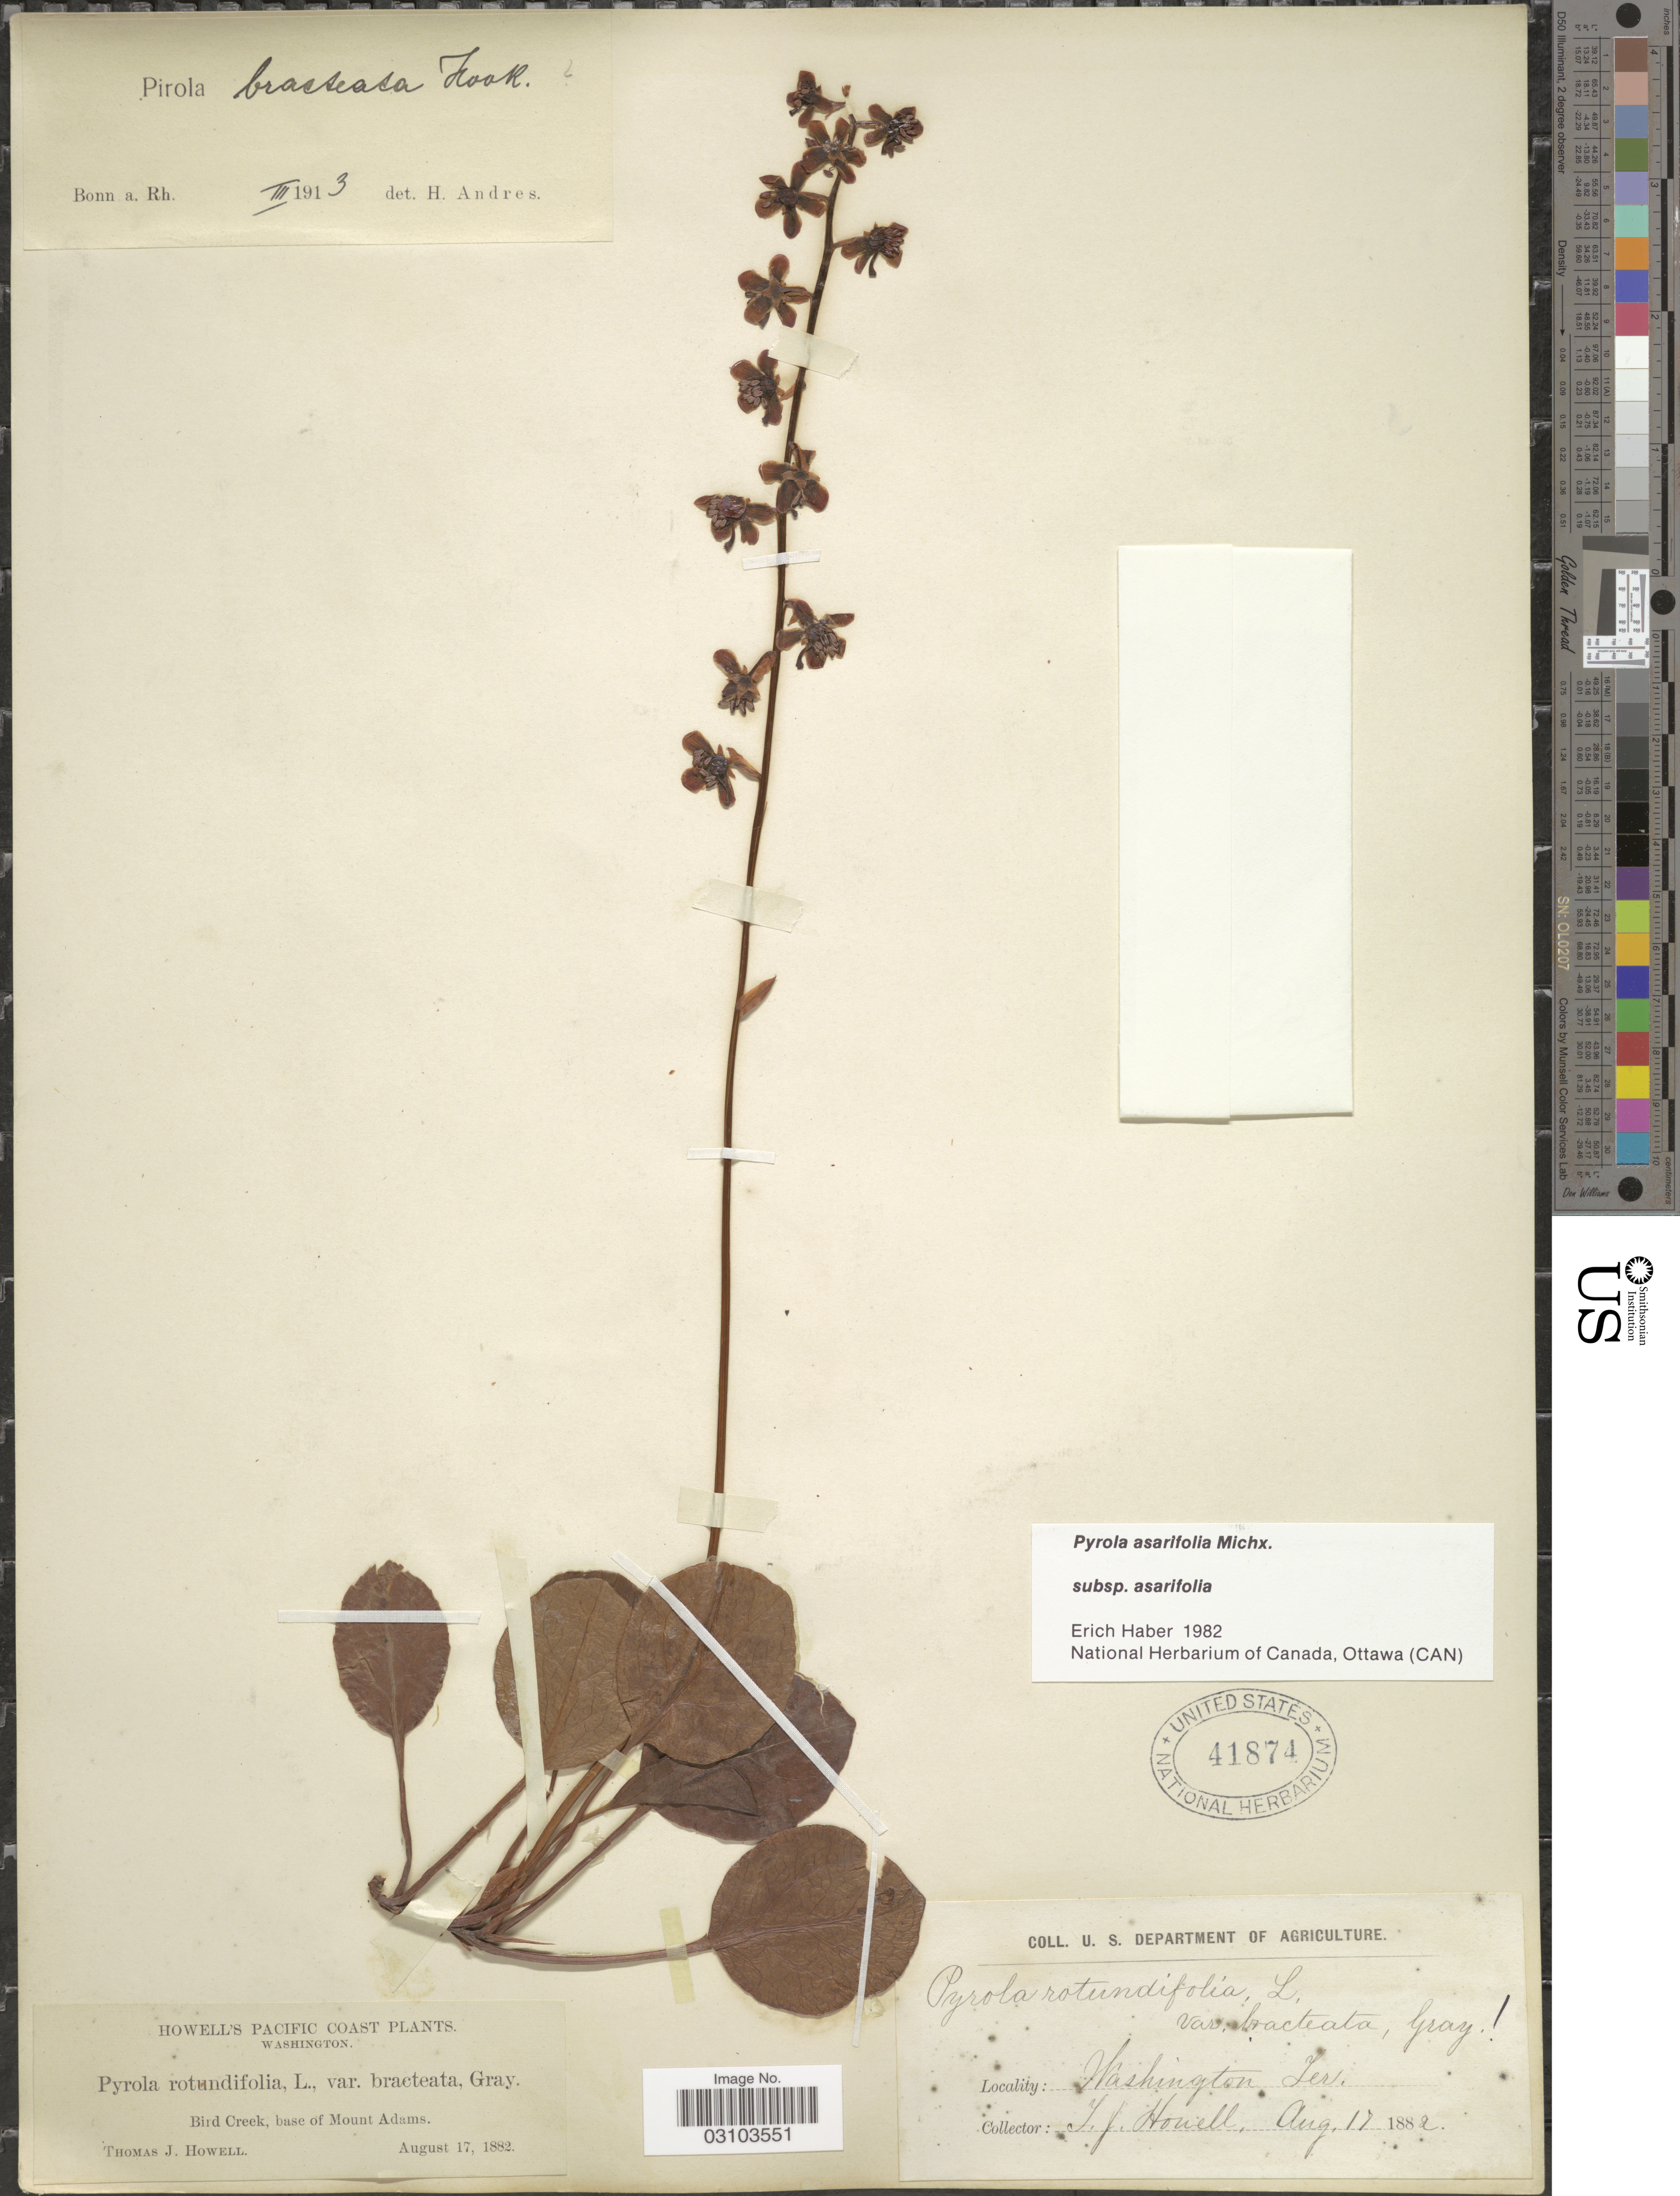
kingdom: Plantae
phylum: Tracheophyta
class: Magnoliopsida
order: Ericales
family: Ericaceae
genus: Pyrola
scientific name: Pyrola asarifolia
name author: Michx.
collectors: T. J. Howell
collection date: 1882-08-17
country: United States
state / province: Washington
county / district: Yakima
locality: Pacific Coast, Bird Creek, base of Mount Adams.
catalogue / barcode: US 41874